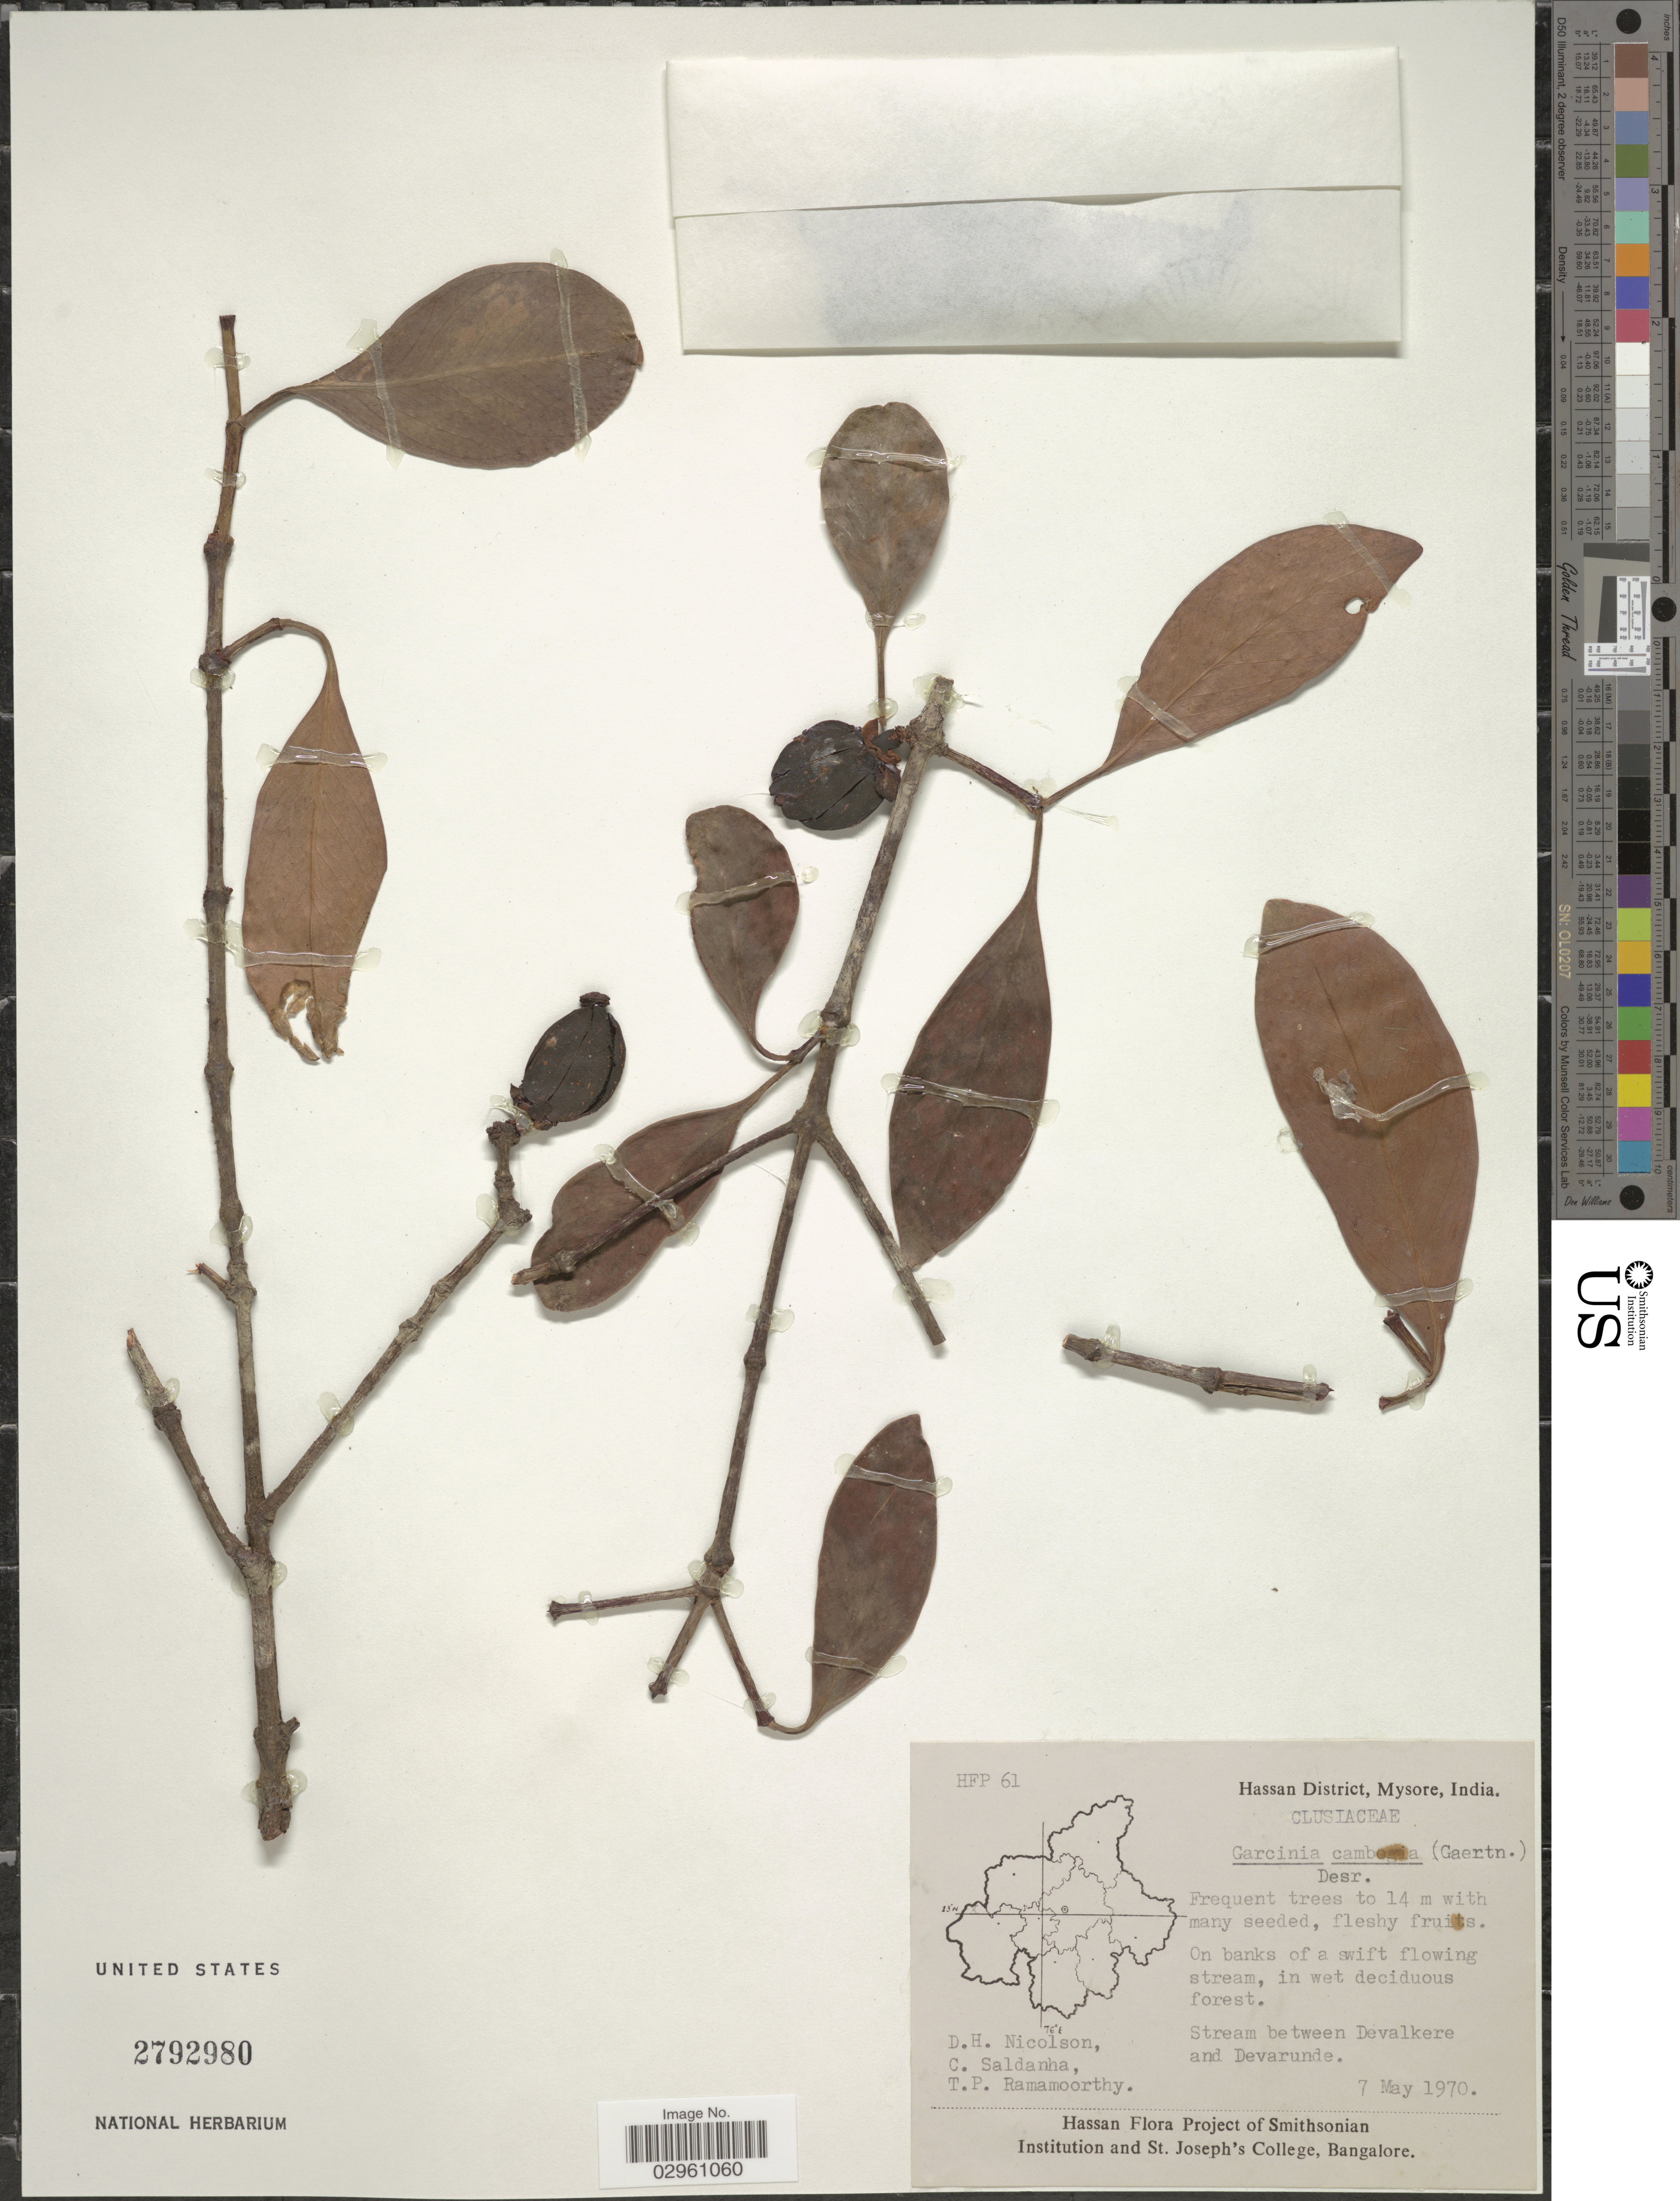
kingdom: Plantae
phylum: Tracheophyta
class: Magnoliopsida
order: Malpighiales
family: Clusiaceae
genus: Garcinia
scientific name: Garcinia cambogia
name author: Desr.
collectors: D. H. Nicolson, C. Saldanha & T. P. Ramamoorthy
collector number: HFP61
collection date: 1970-05-07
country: India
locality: Hassan District, Mysore. Stream between Devalkere and Devarunde.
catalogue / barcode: US 2792980